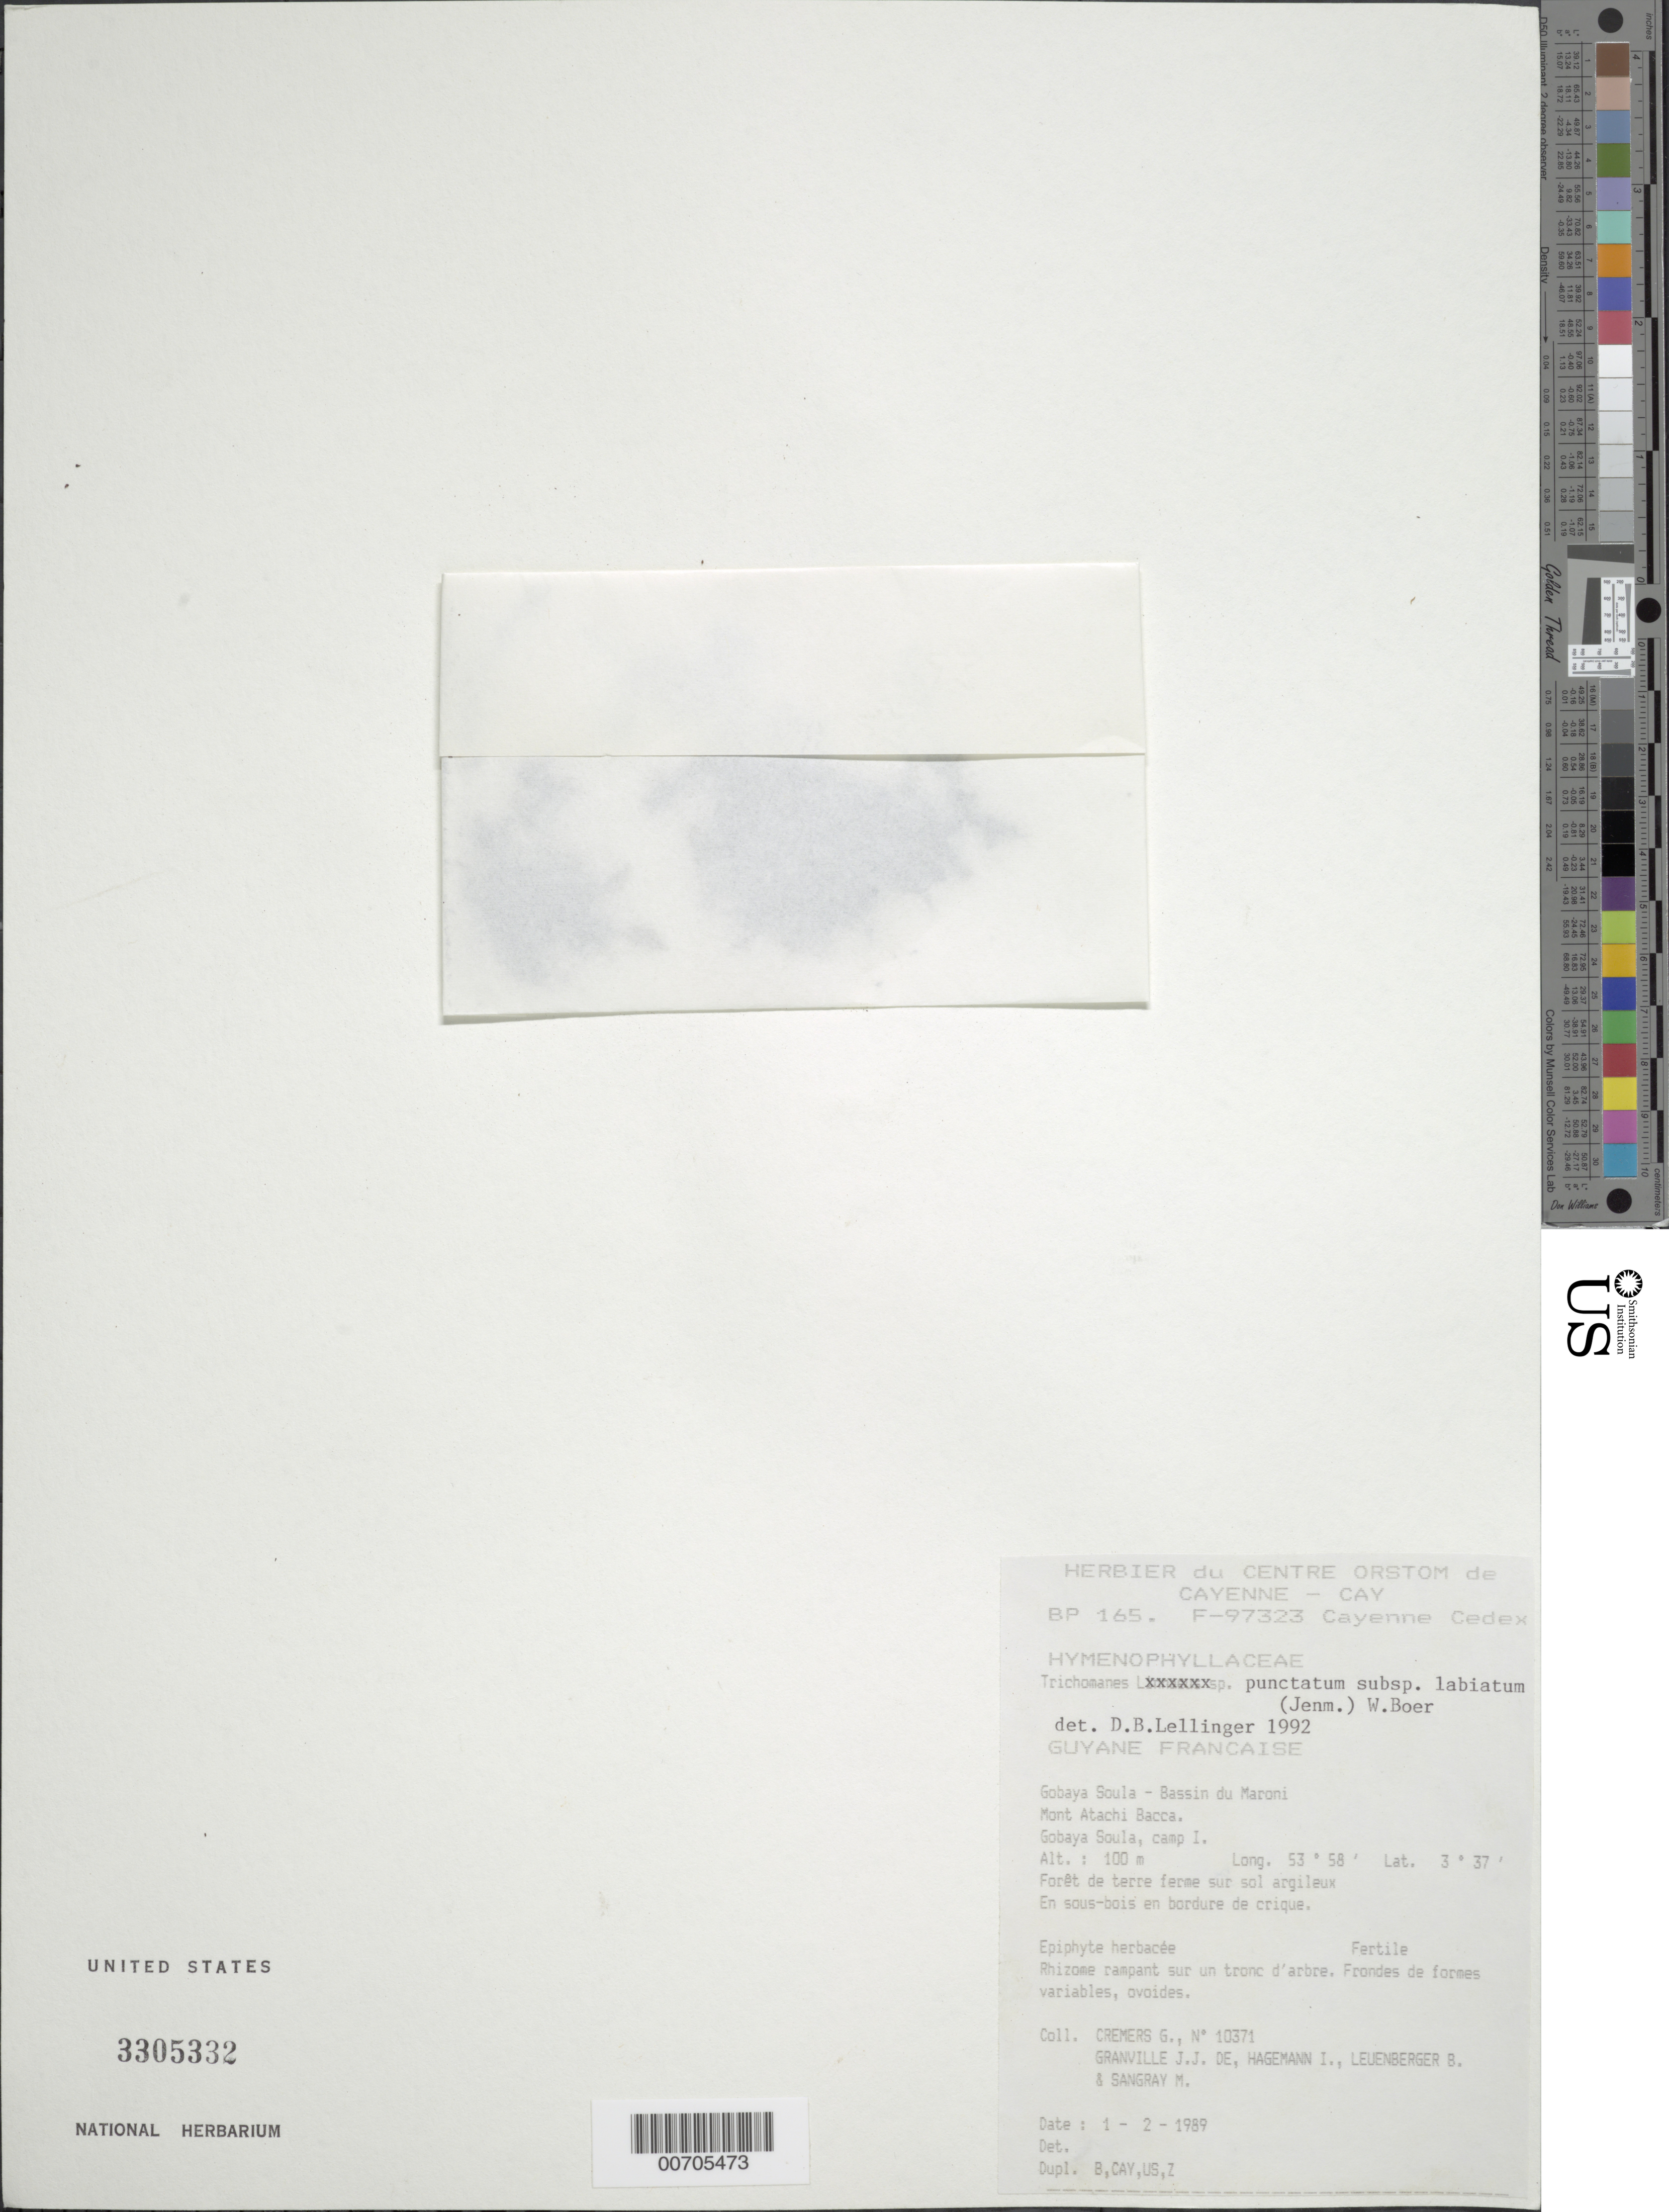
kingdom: Plantae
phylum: Tracheophyta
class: Polypodiopsida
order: Hymenophyllales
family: Hymenophyllaceae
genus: Didymoglossum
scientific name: Didymoglossum punctatum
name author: (Poir.) Desv.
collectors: G. Cremers et al.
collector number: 10371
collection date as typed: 1-Feb-89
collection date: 1989-02-01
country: French Guiana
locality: Mont Atachi Bacca, Gobaya Soula, Bassin du Maroni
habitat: Forest on terra firma; clay soil, understory along creek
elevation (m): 100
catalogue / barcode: US 3305332